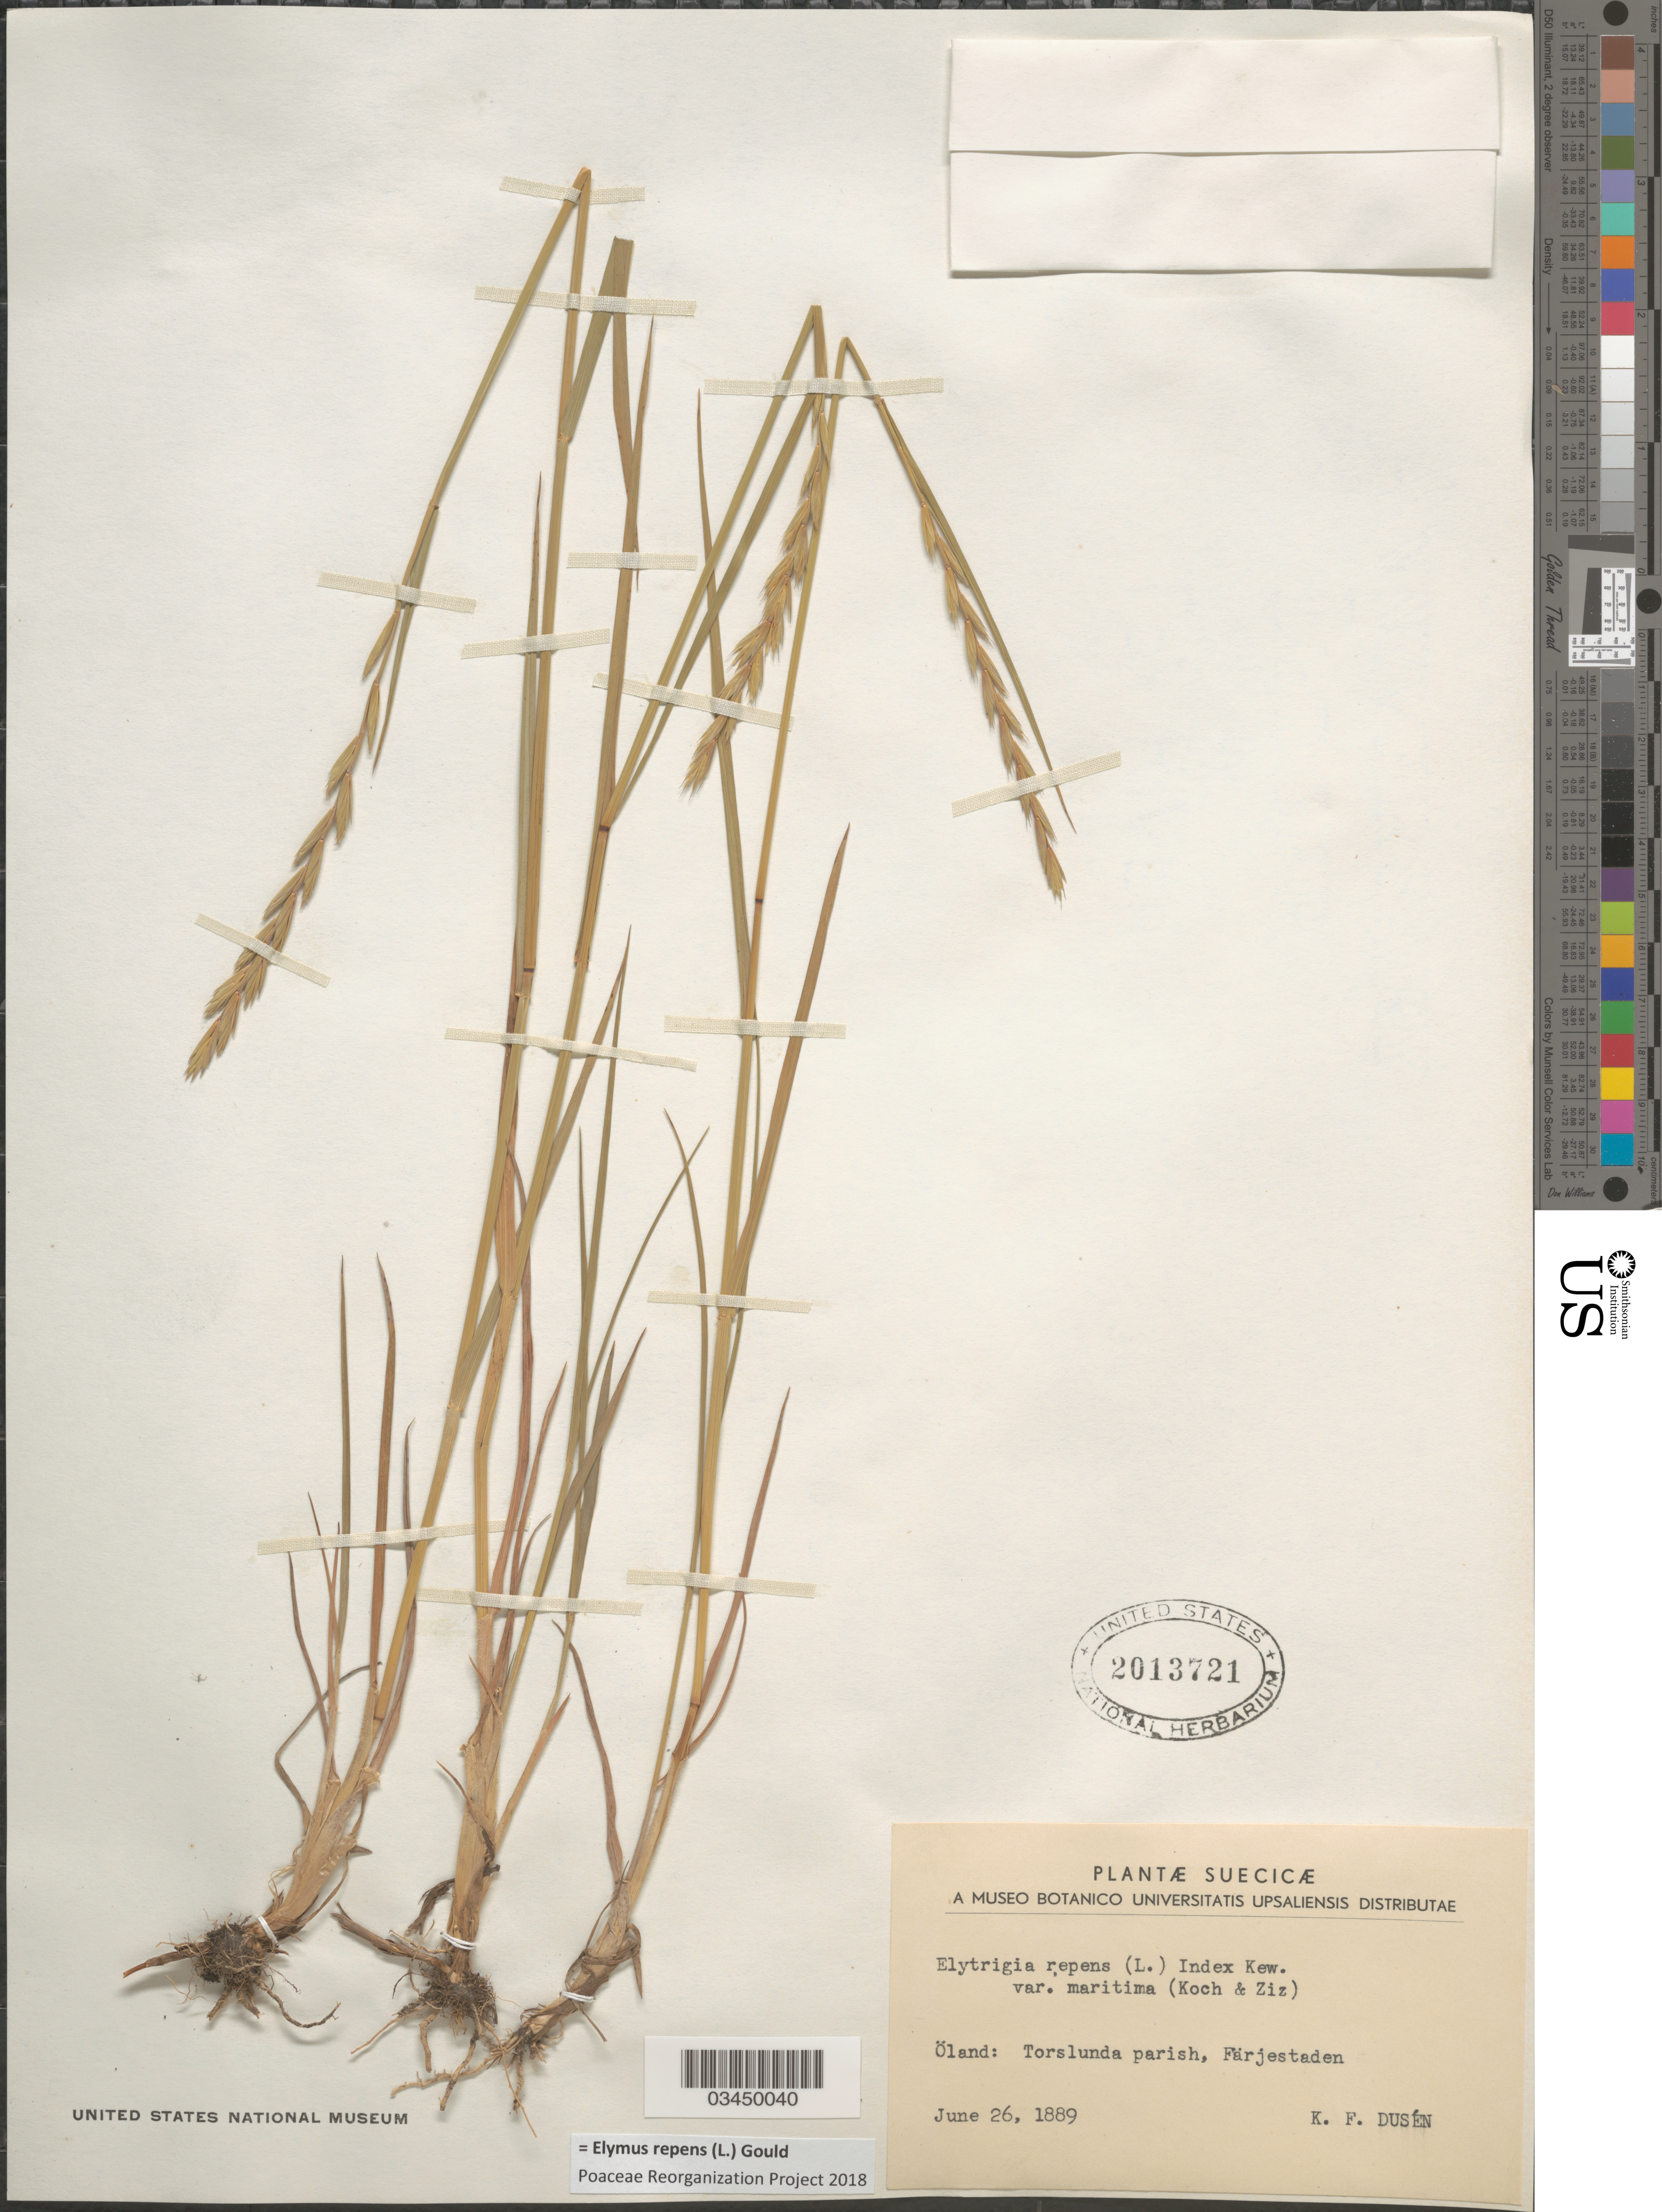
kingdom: Plantae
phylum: Tracheophyta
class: Liliopsida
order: Poales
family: Poaceae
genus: Elymus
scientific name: Elymus repens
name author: (L.) Gould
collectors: K. Dusén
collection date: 1889-06-26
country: Sweden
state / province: Kalmar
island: Oland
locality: Suecicæ. Öland: Torslunda parish, Färjestaden.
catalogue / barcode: US 2013721